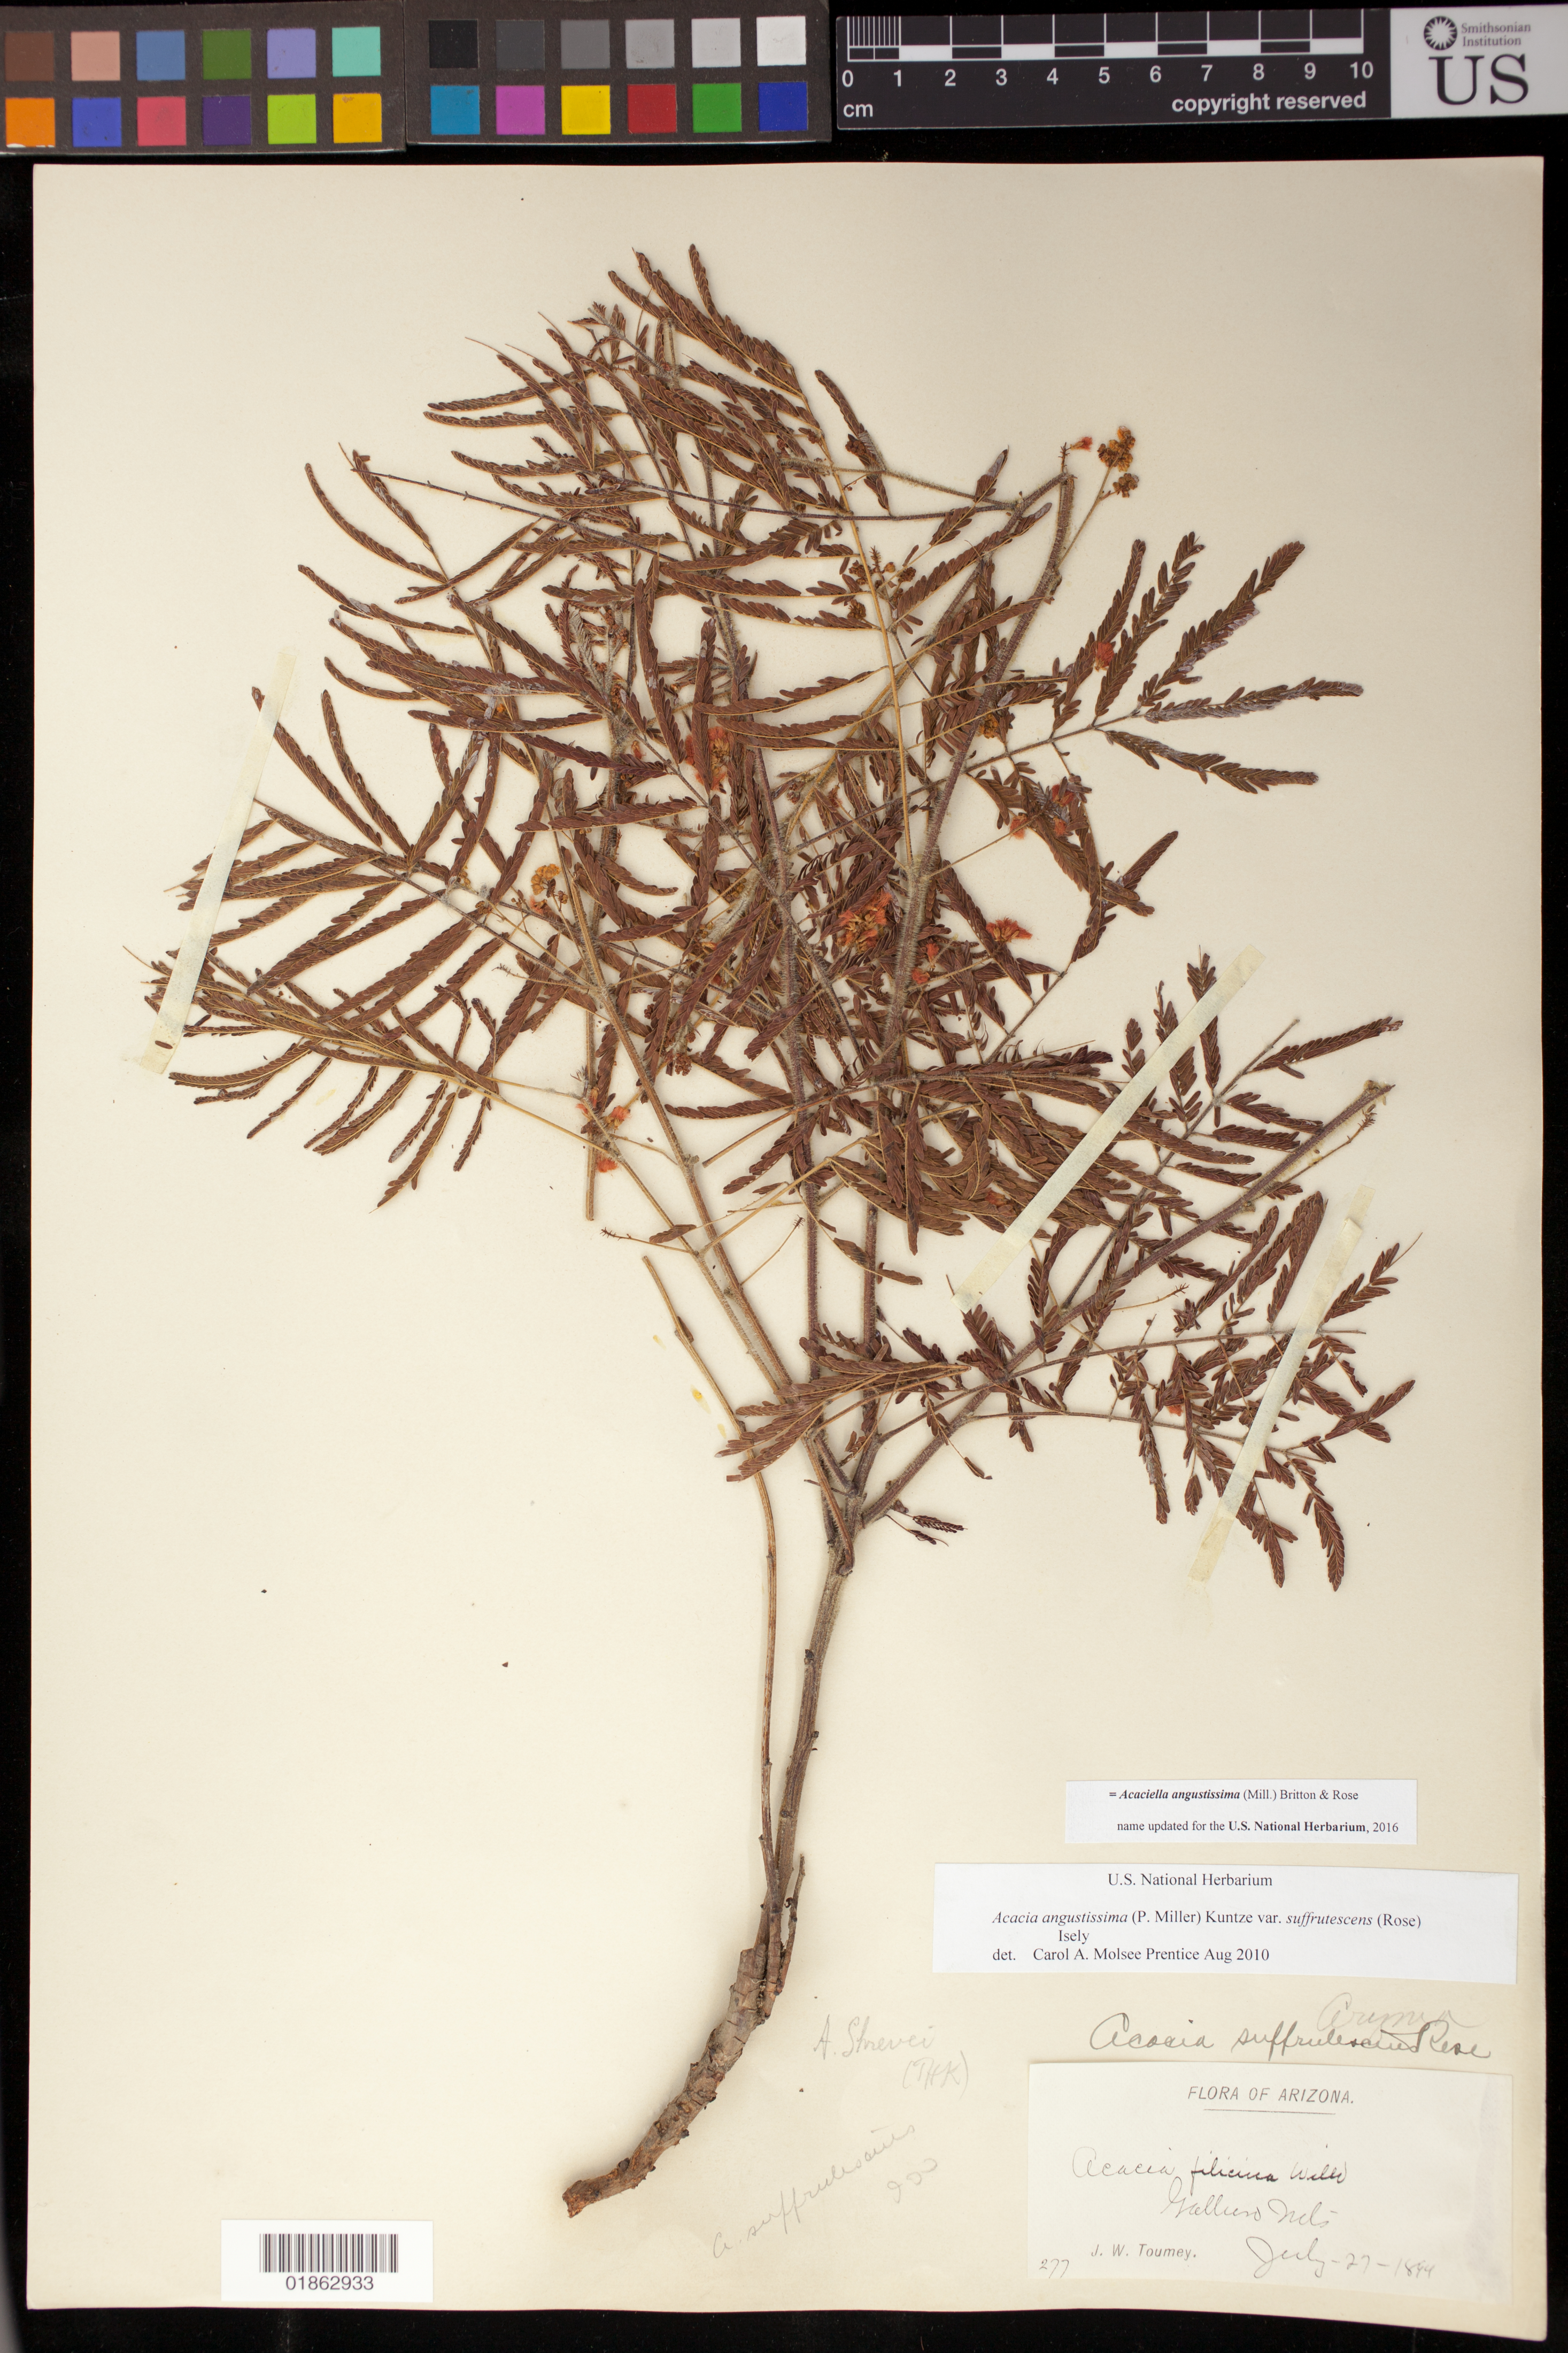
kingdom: Plantae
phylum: Tracheophyta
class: Magnoliopsida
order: Fabales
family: Fabaceae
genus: Acaciella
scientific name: Acaciella angustissima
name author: (Mill.) Britton & Rose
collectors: J. W. Toumey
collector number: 277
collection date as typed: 27 Jul 1894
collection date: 1894-07-27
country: United States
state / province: Arizona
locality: Galliuro Mountains.